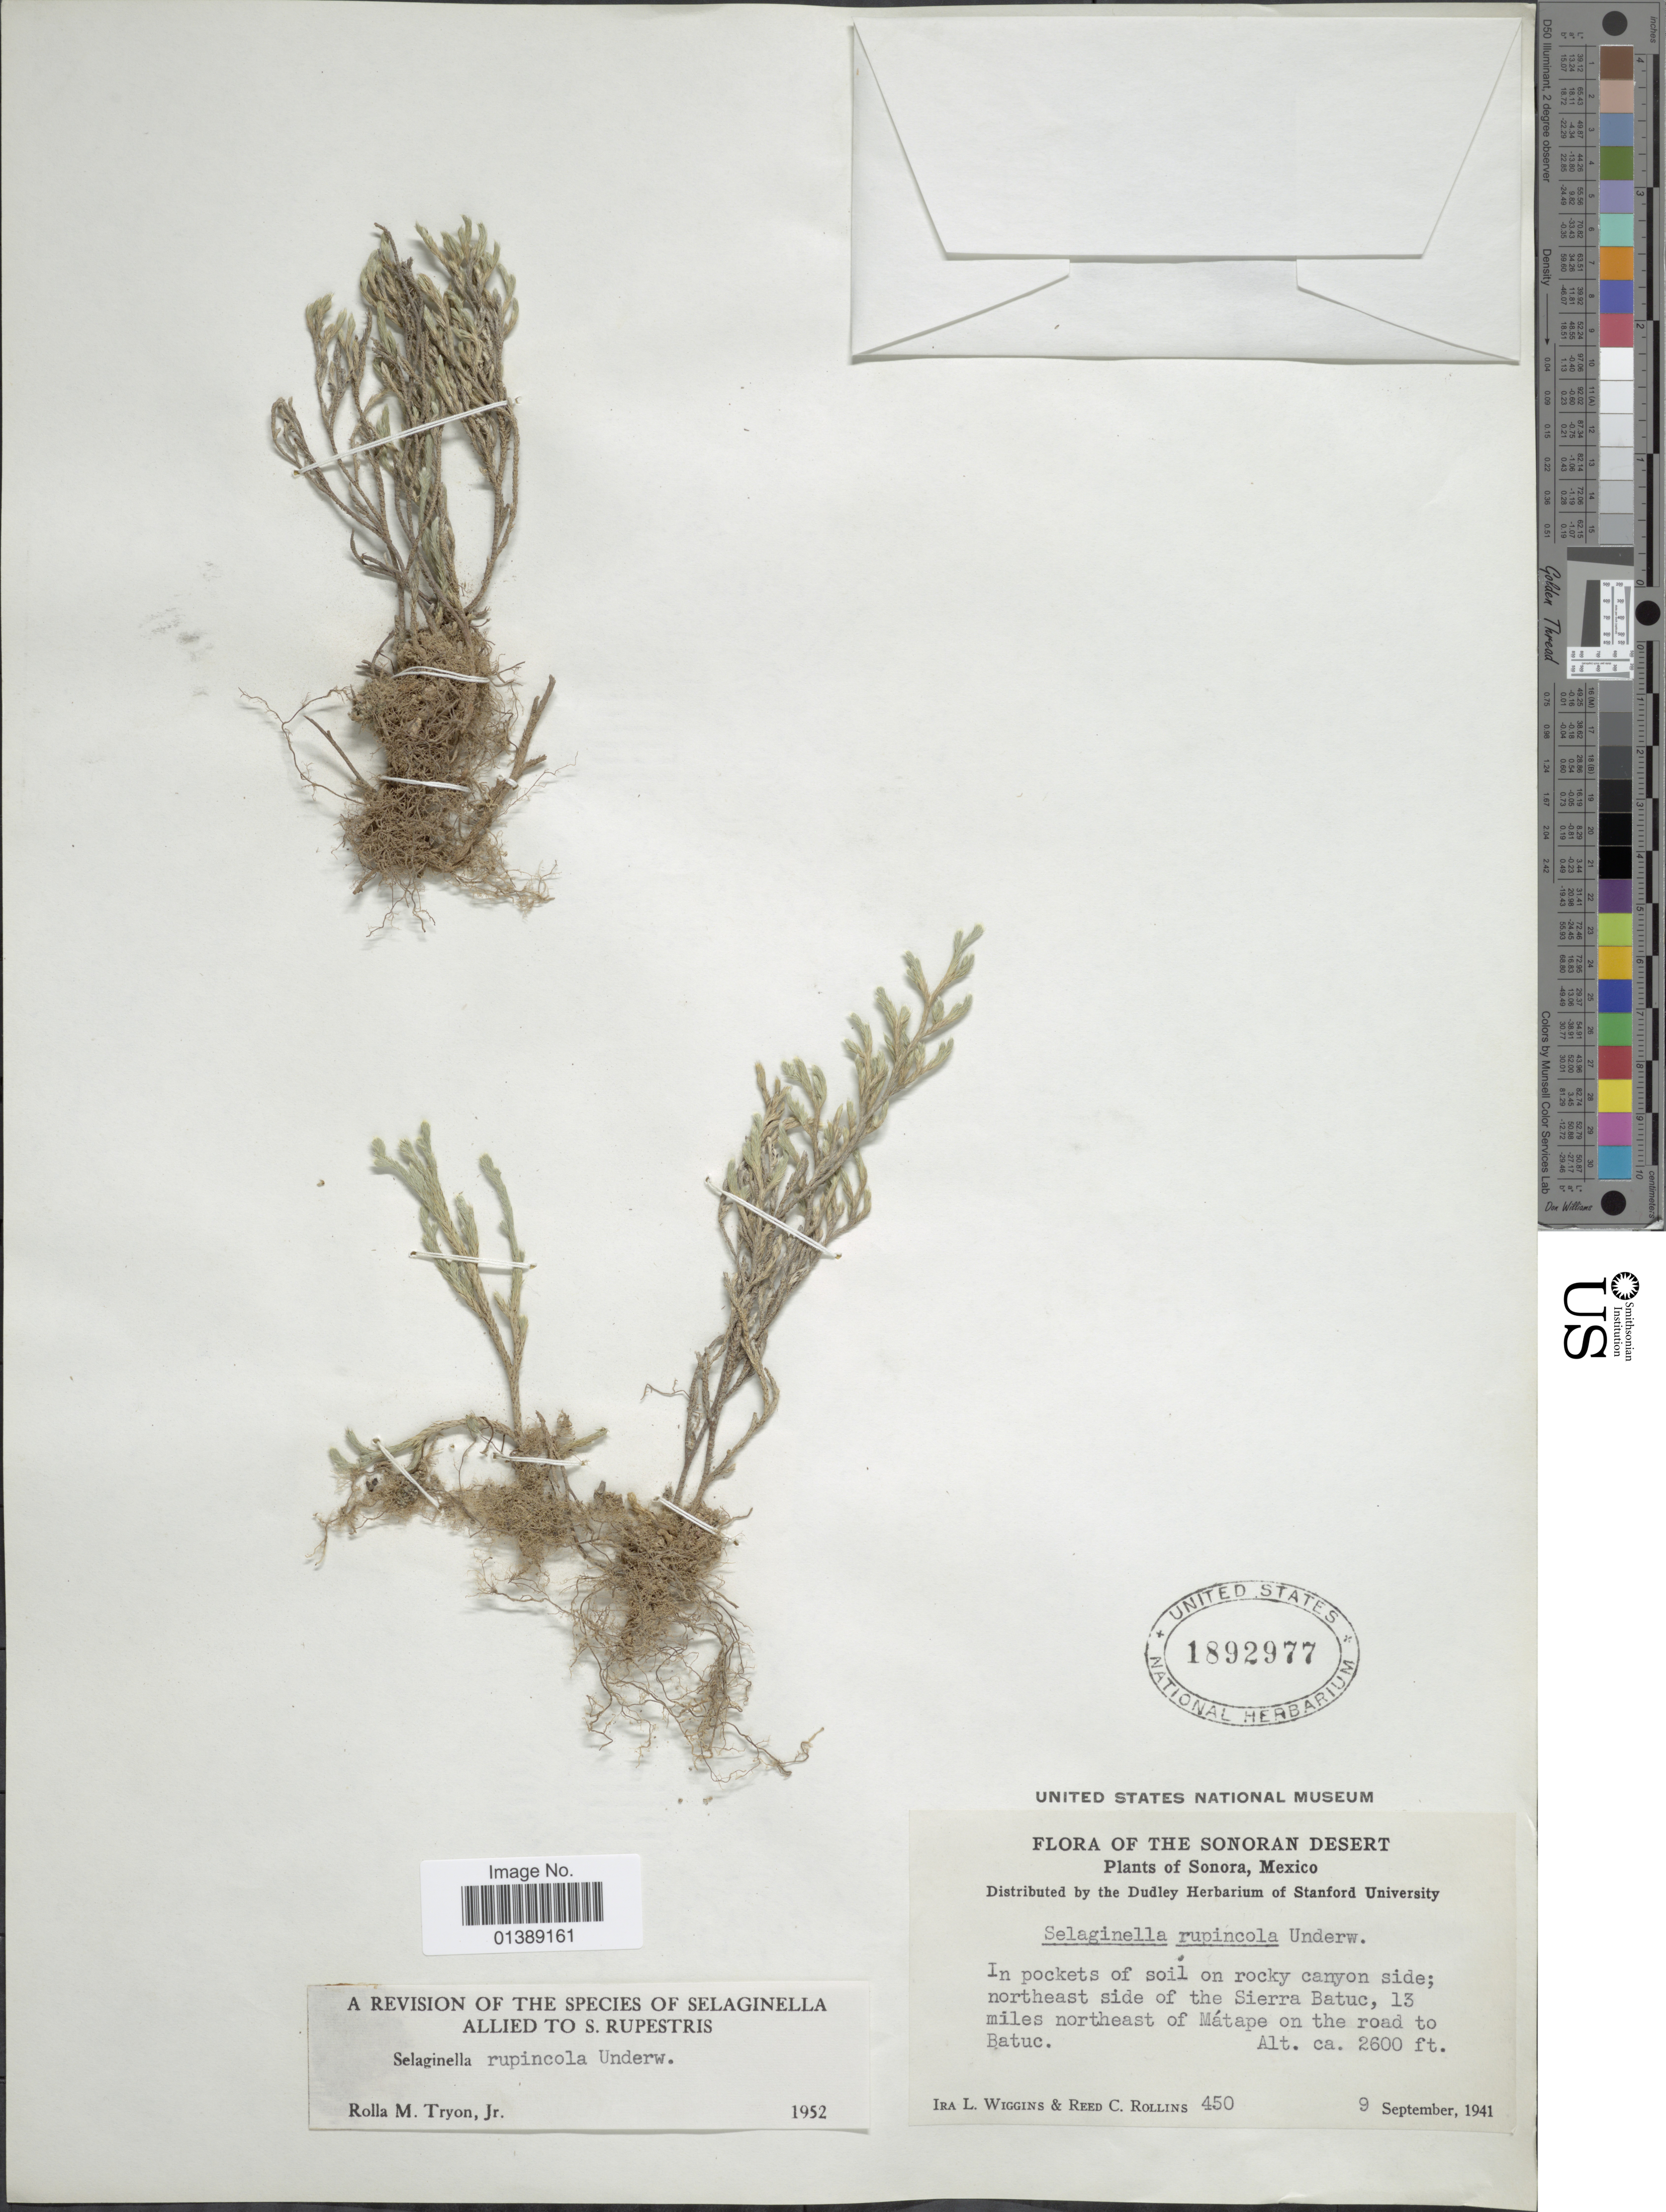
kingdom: Plantae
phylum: Tracheophyta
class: Lycopodiopsida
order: Selaginellales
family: Selaginellaceae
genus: Selaginella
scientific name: Selaginella rupincola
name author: Underw.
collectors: I. L. Wiggins & R. C. Rollins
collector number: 450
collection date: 1941-09-09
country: Mexico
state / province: Sonora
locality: Northeast side of the Sierra Batuc, 13 miles northeast of Mátape on the road to Batuc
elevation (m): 792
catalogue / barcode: US 1892977